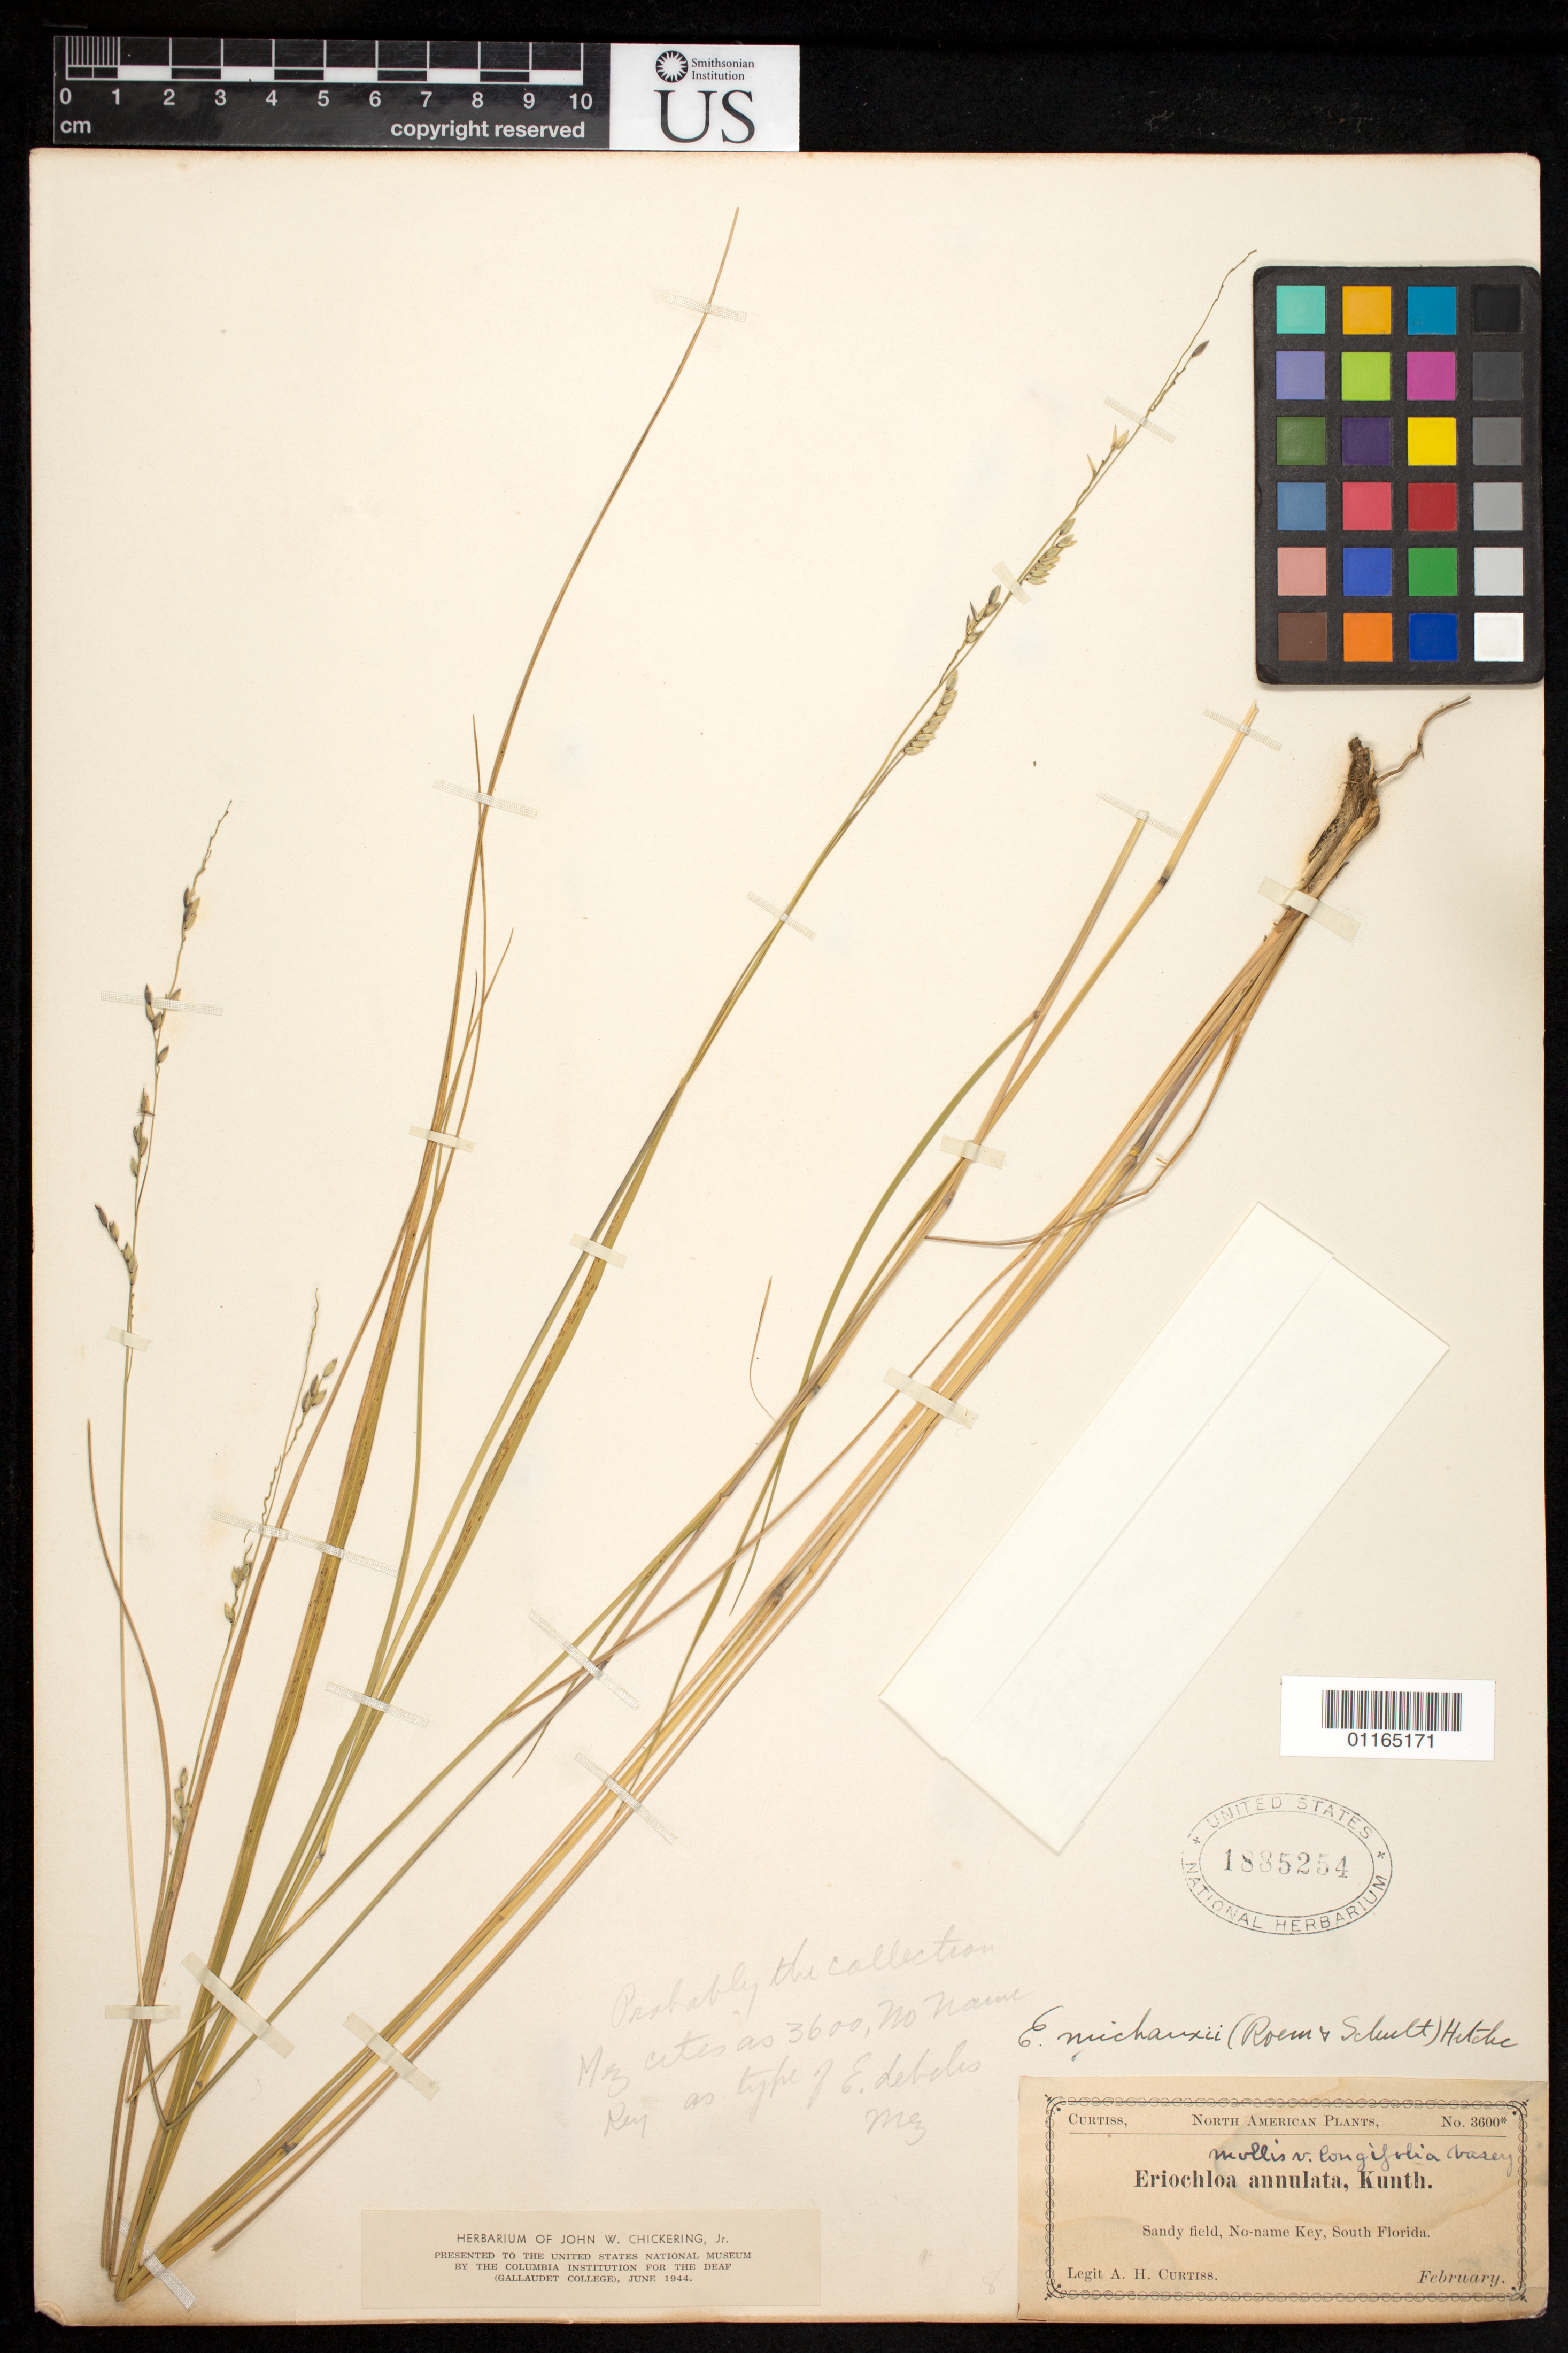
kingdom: Plantae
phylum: Tracheophyta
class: Liliopsida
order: Poales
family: Poaceae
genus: Eriochloa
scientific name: Eriochloa debilis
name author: Mez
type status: Isotype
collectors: A. H. Curtiss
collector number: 3600 *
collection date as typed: February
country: United States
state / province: Florida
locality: Sandy field, No-name Key, South Florida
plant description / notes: Specimen is apparently an isotype of Eriochloa debilis Mez, cited in protologue as "Florida (Curtiss n. 3600) [i.e., no date or precise locality]; specimen (holotype?) at B annotated by Mez (?) is Curtiss 3600*, February, "Sandy field, No-name Key, South Florida." (Curtiss 3600 [sans asterisk] is July, "Shore of St. Johns River, near Jacksonville, Florida") US duplicates of Curtiss 3600* are annotated (by Vasey?) as Eriochloa mollis var. longifolia Vasey, possibly original material but not cited in protologue and not a type of that name.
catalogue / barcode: US 1885254